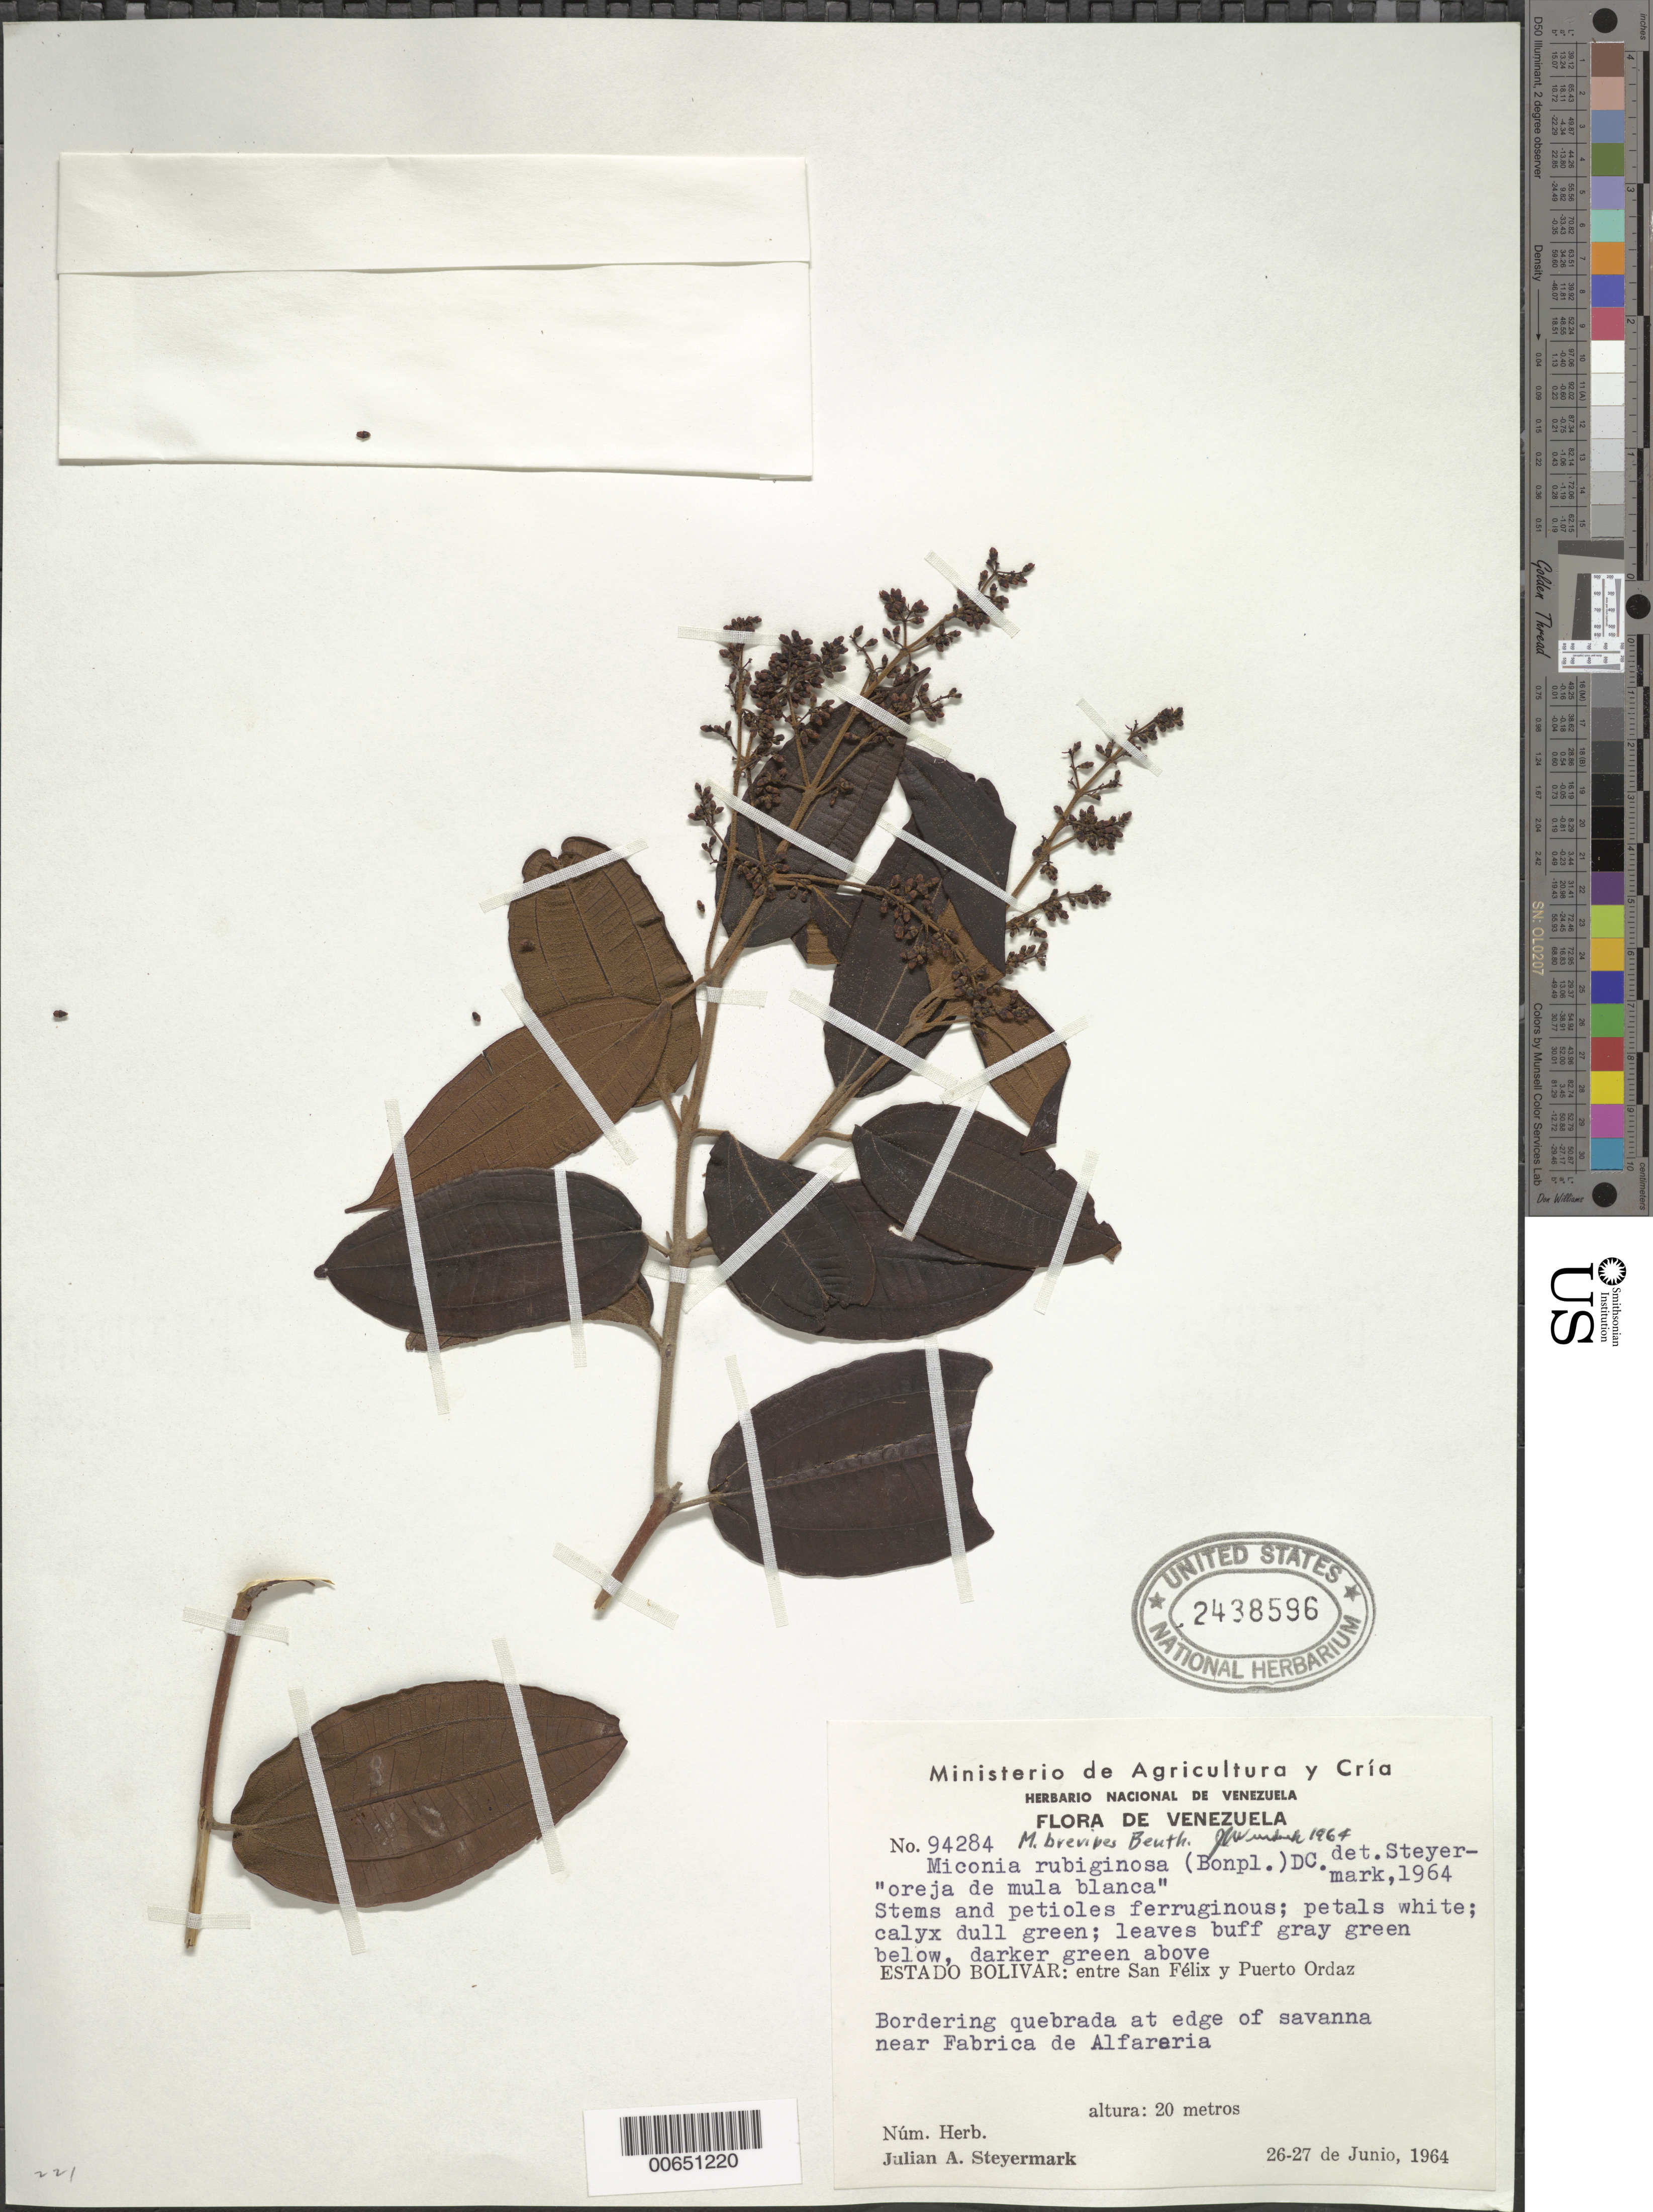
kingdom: Plantae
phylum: Tracheophyta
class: Magnoliopsida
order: Myrtales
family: Melastomataceae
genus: Miconia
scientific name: Miconia brevipes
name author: Benth.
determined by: Wurdack, John J., (US), US (UNITED STATES)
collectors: J. Steyermark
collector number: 94284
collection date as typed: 26-Jun-64 to 27-Jun-64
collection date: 1964-06-26/1964-06-27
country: Venezuela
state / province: Bolívar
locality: San Félix to Puerto Ordaz, near Fabrica de Alfareria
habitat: Bordering quebrda at edge of savanna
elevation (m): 20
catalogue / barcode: US 2438596